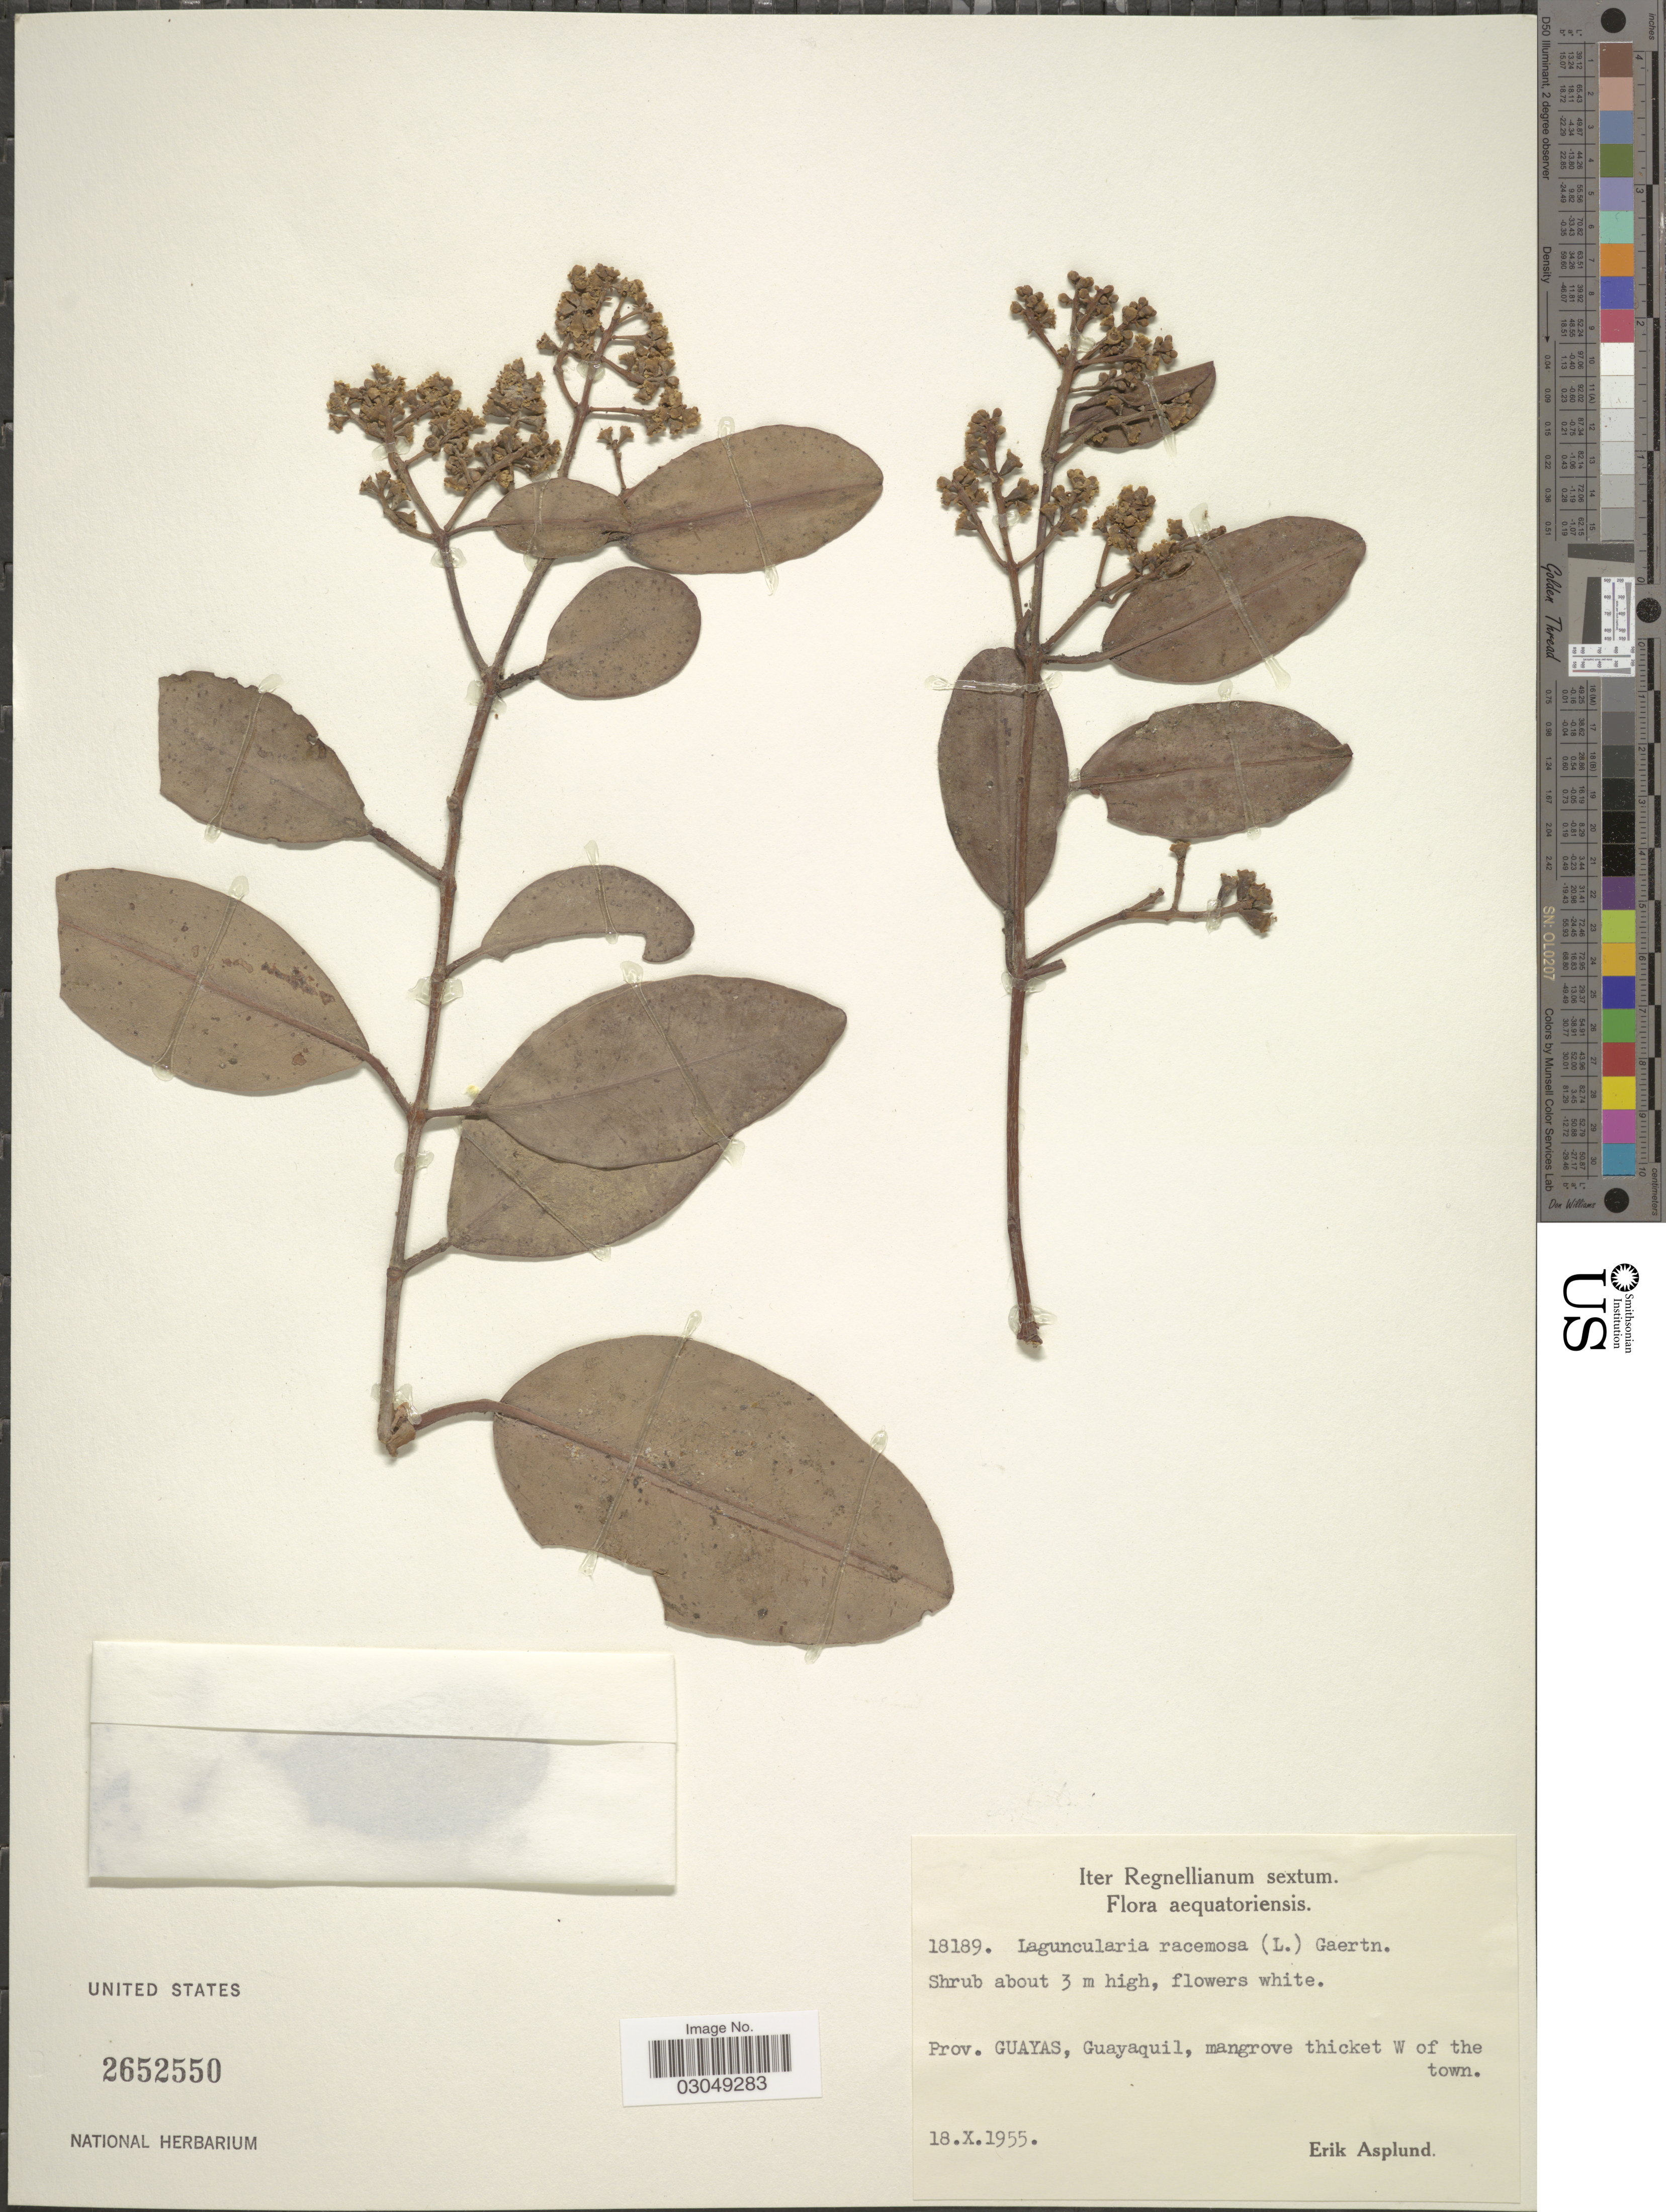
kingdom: Plantae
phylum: Tracheophyta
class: Magnoliopsida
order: Myrtales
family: Combretaceae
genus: Laguncularia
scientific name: Laguncularia racemosa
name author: (L.) C.F. Gaertn.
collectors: E. Asplund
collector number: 18189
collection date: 1955-10-18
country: Ecuador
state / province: Guayas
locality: Guayaquil, mangrove thicket W of the town.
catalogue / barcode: US 2652550